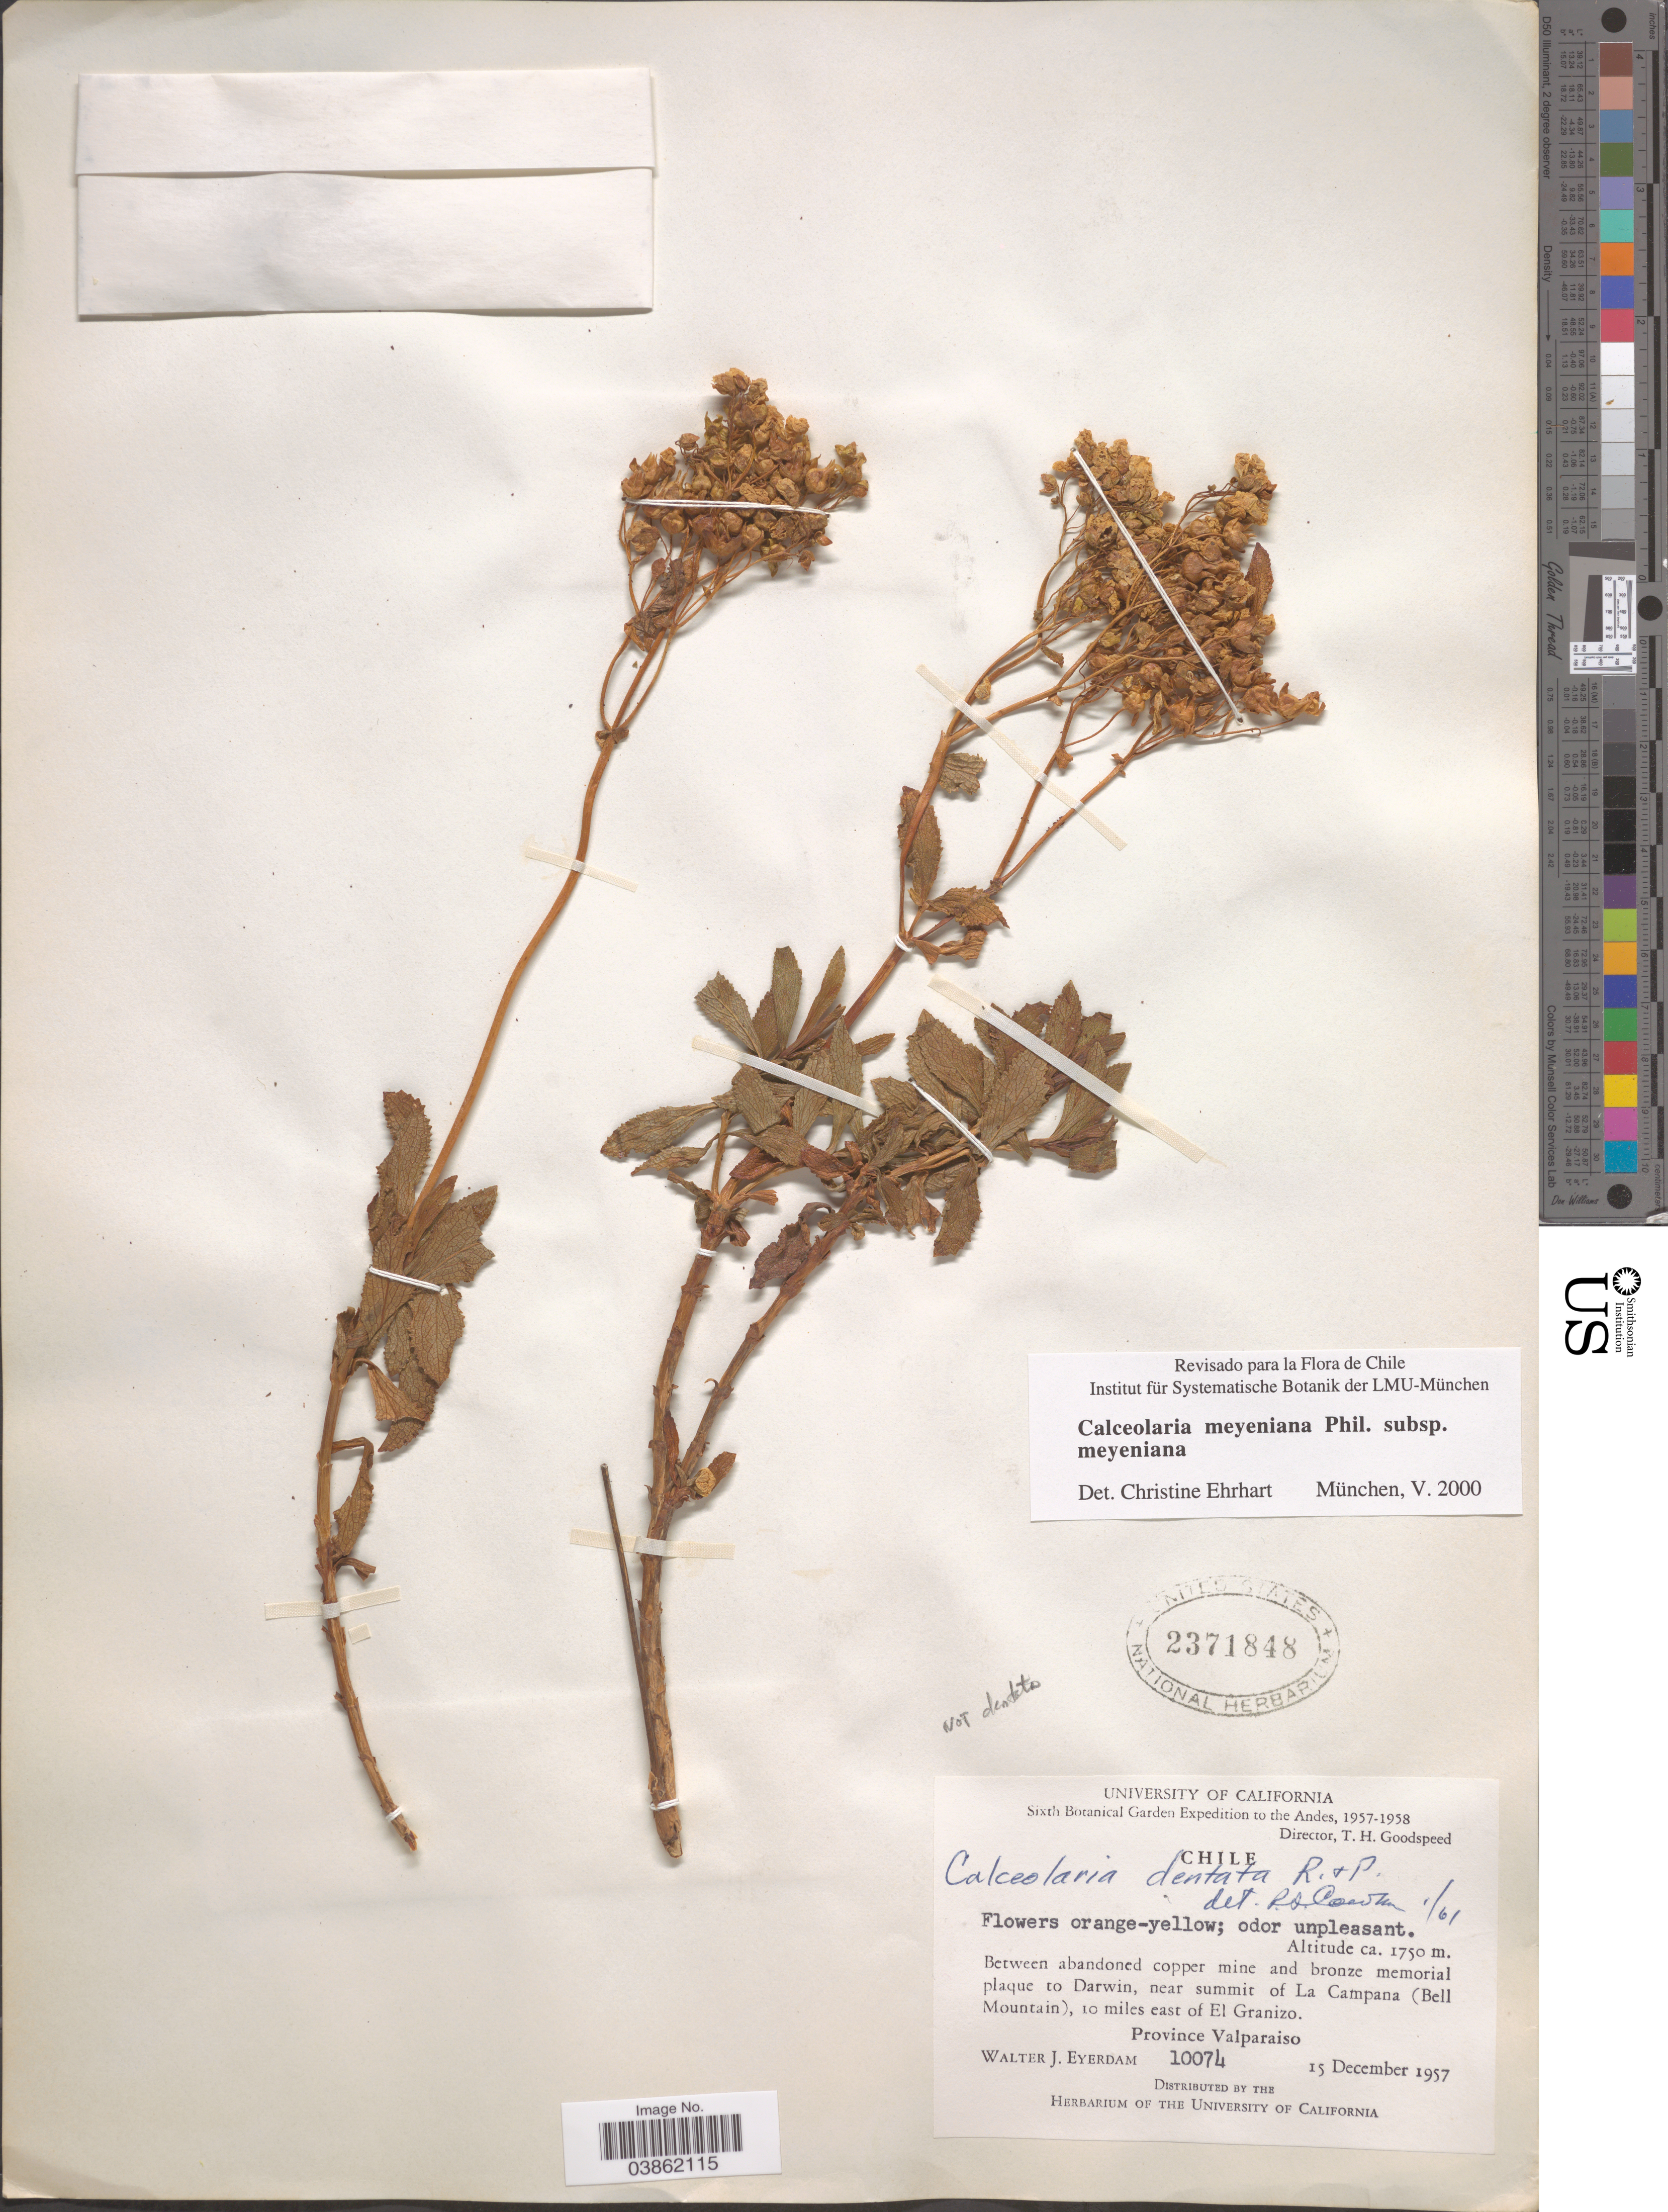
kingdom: Plantae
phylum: Tracheophyta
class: Magnoliopsida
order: Lamiales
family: Calceolariaceae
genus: Calceolaria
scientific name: Calceolaria meyeniana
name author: Phil.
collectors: W. J. Eyerdam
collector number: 10074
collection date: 1957-12-15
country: Chile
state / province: Valparaíso (V)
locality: The Andes. Between abandoned copper mine and bronze memorial plaque to Darwin, near summit of La Campana (Bell Mountain), 10 miles east of El Granizo.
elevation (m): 1750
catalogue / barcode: US 2371848